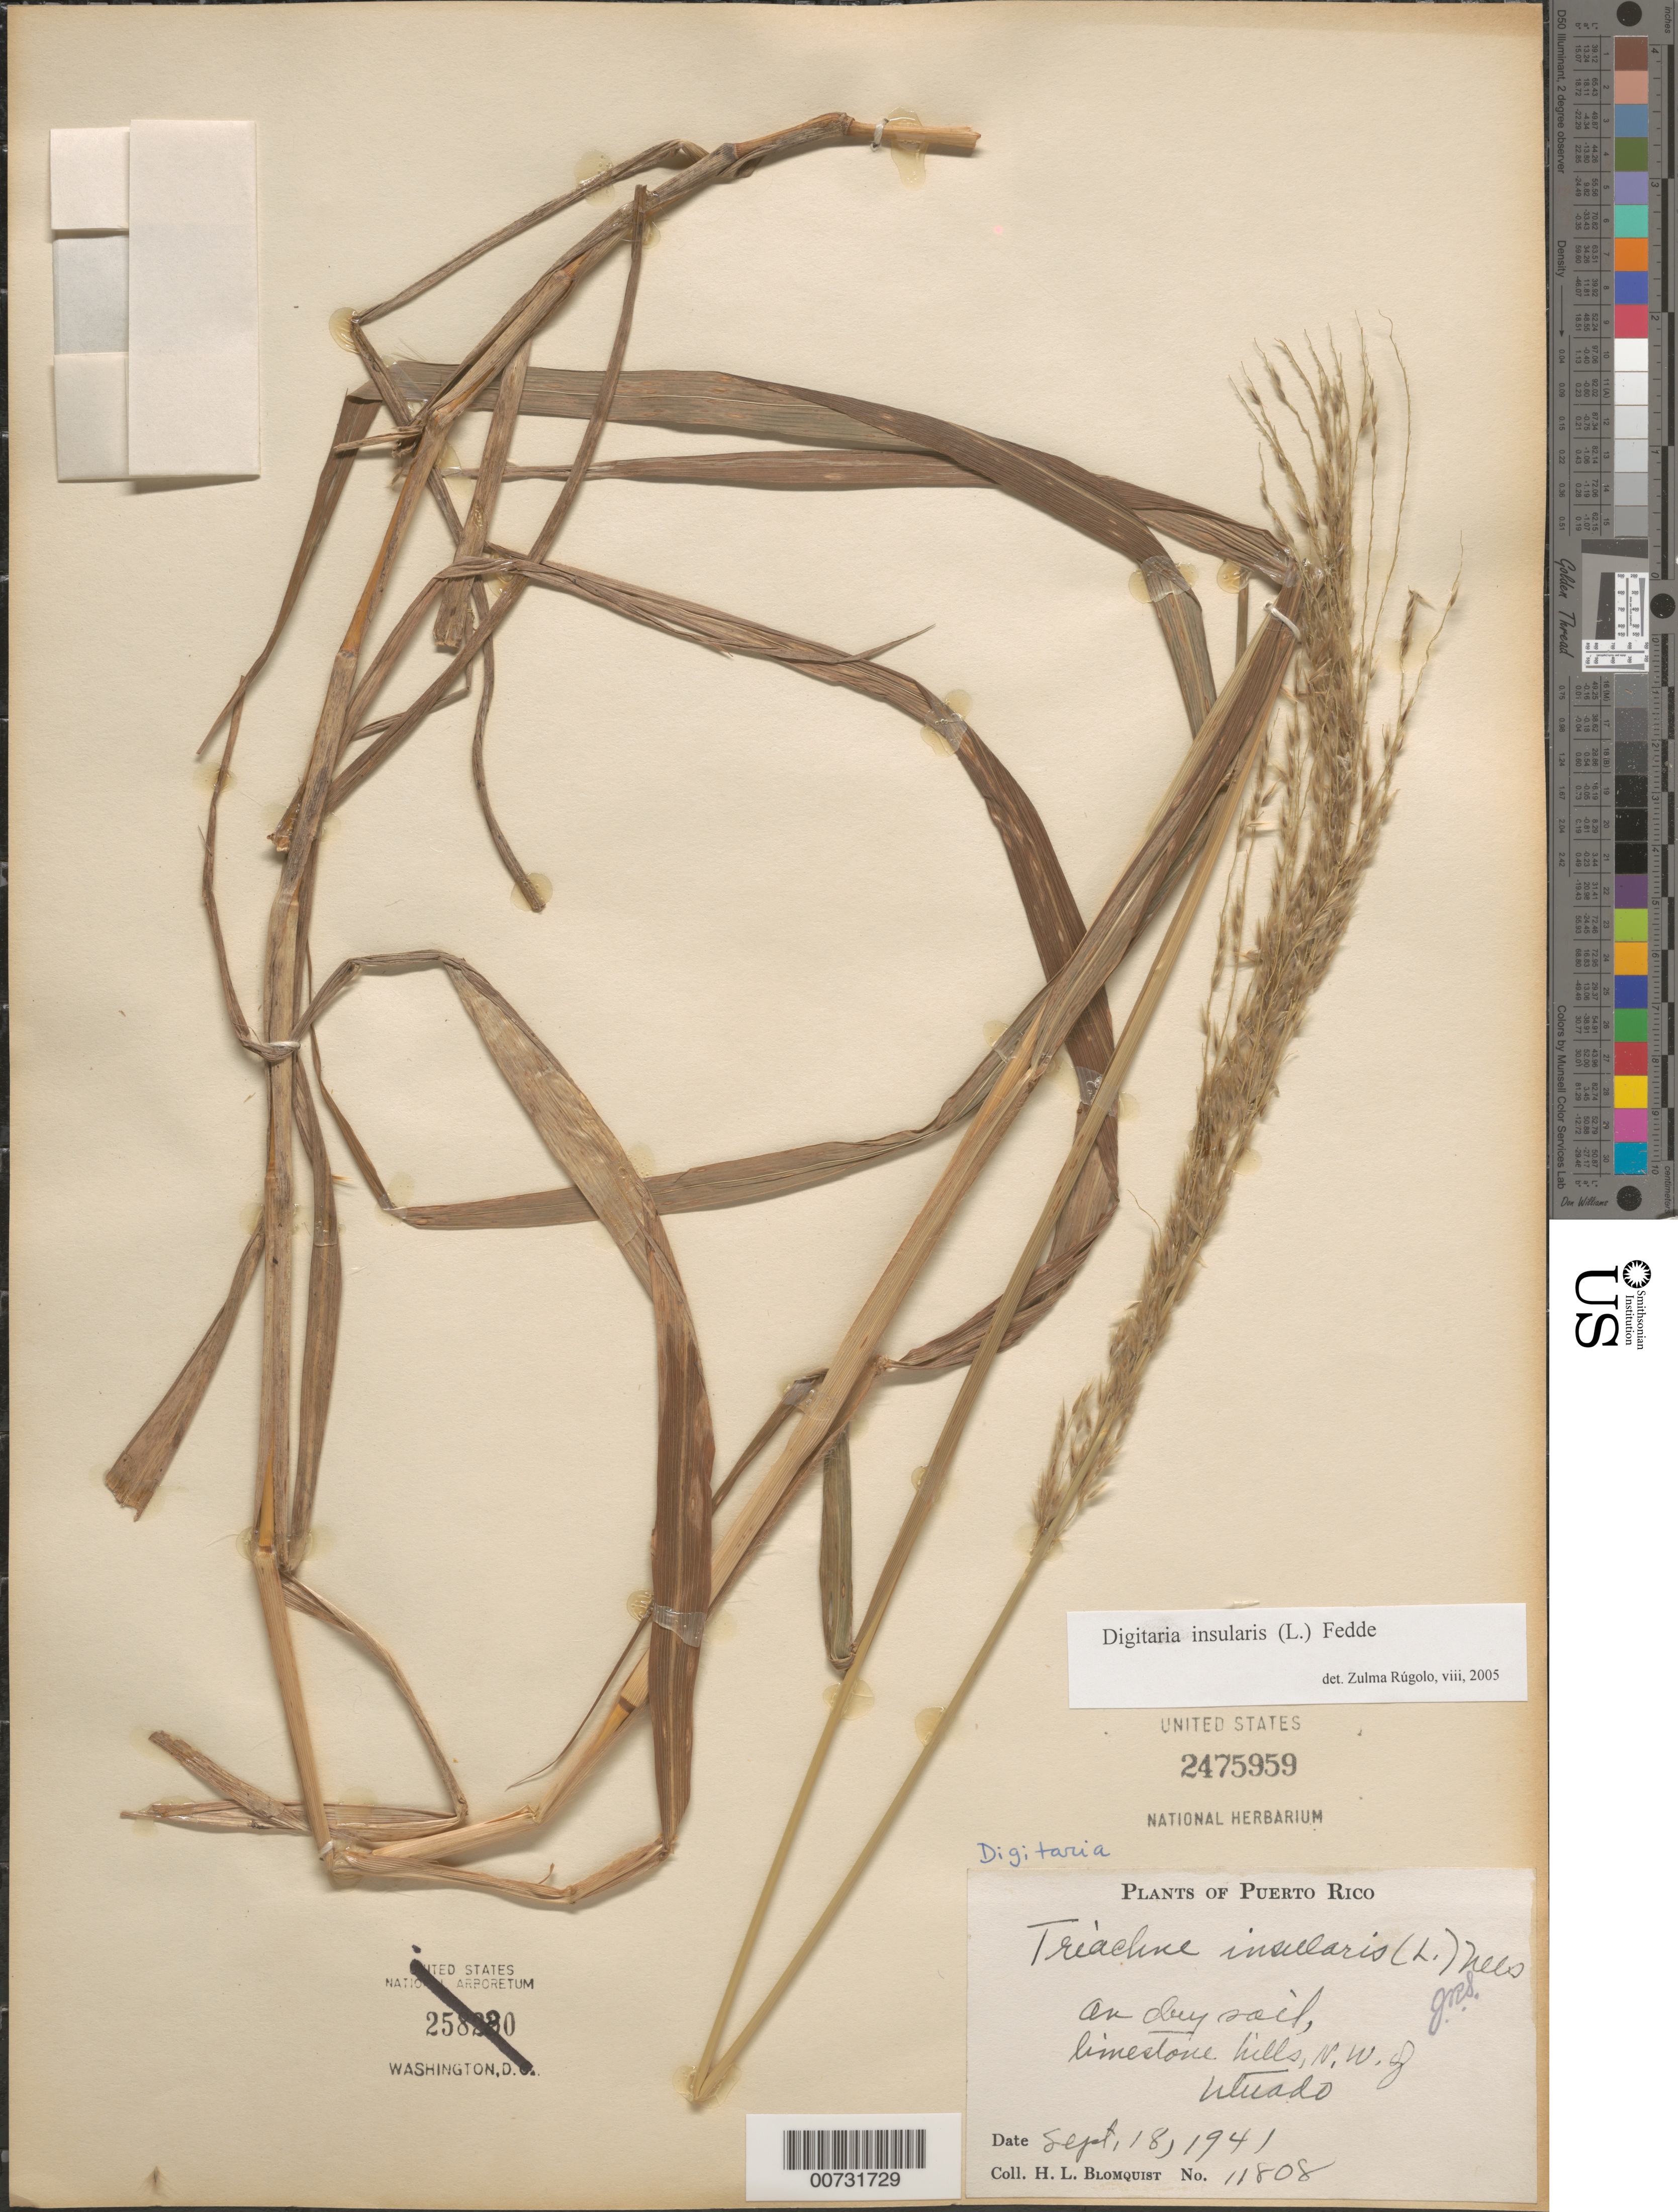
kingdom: Plantae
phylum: Tracheophyta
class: Liliopsida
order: Poales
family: Poaceae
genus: Digitaria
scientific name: Digitaria insularis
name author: (L.) Mez ex Ekman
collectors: H. Blomquist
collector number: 11808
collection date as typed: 18 Sep 1941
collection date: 1941-09-18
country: Puerto Rico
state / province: Utuado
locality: Utuado, NW of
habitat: On dry soil, limestone hills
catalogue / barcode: US 2475959